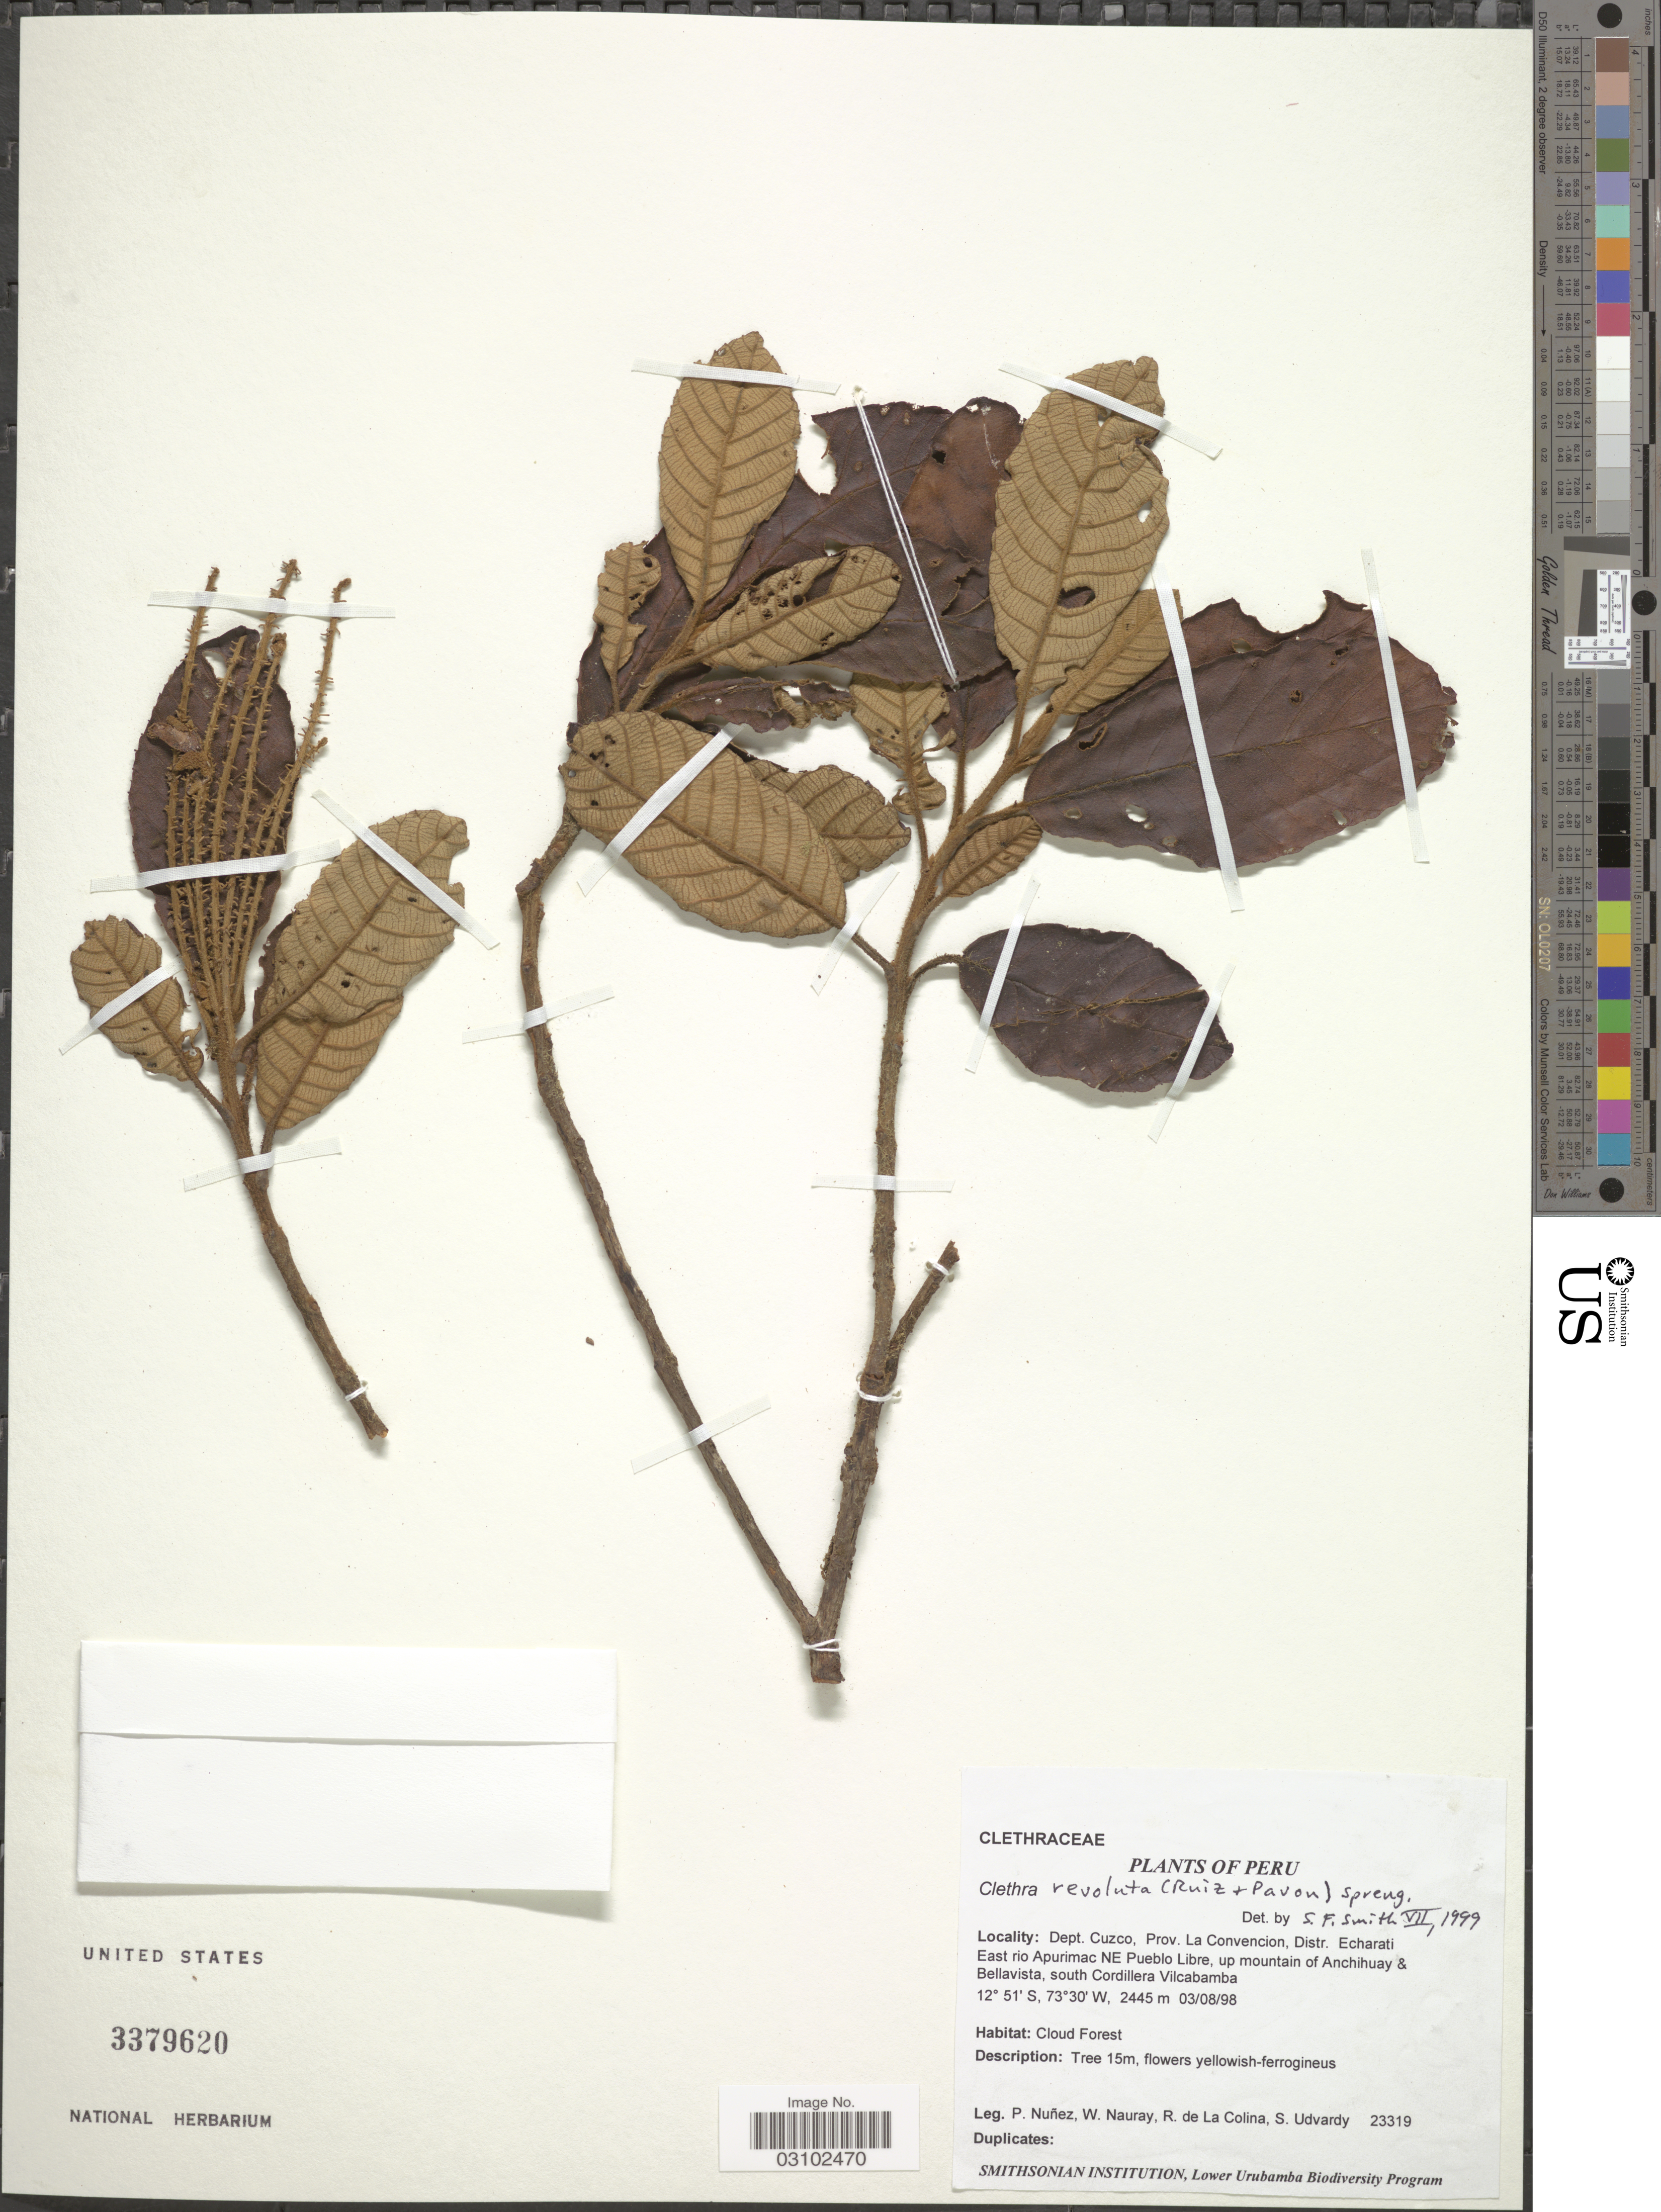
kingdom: Plantae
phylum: Tracheophyta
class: Magnoliopsida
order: Ericales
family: Clethraceae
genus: Clethra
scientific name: Clethra revoluta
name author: (Ruiz & Pav.) Spreng.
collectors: P. Nuñez V., W. Nauray, R. de La Colina & S. Udvardy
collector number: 23319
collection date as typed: Transcribed d/m/y: 3/8/98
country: Peru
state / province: Cusco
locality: Dept. Cuzco, Prov. La Convencion, Distr. Echarati East rio Apurimac NE Pueblo Libre, up mountain of Anchihuay & Bellavista, south Cordillera Vilcabamba.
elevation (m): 2445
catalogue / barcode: US 3379620